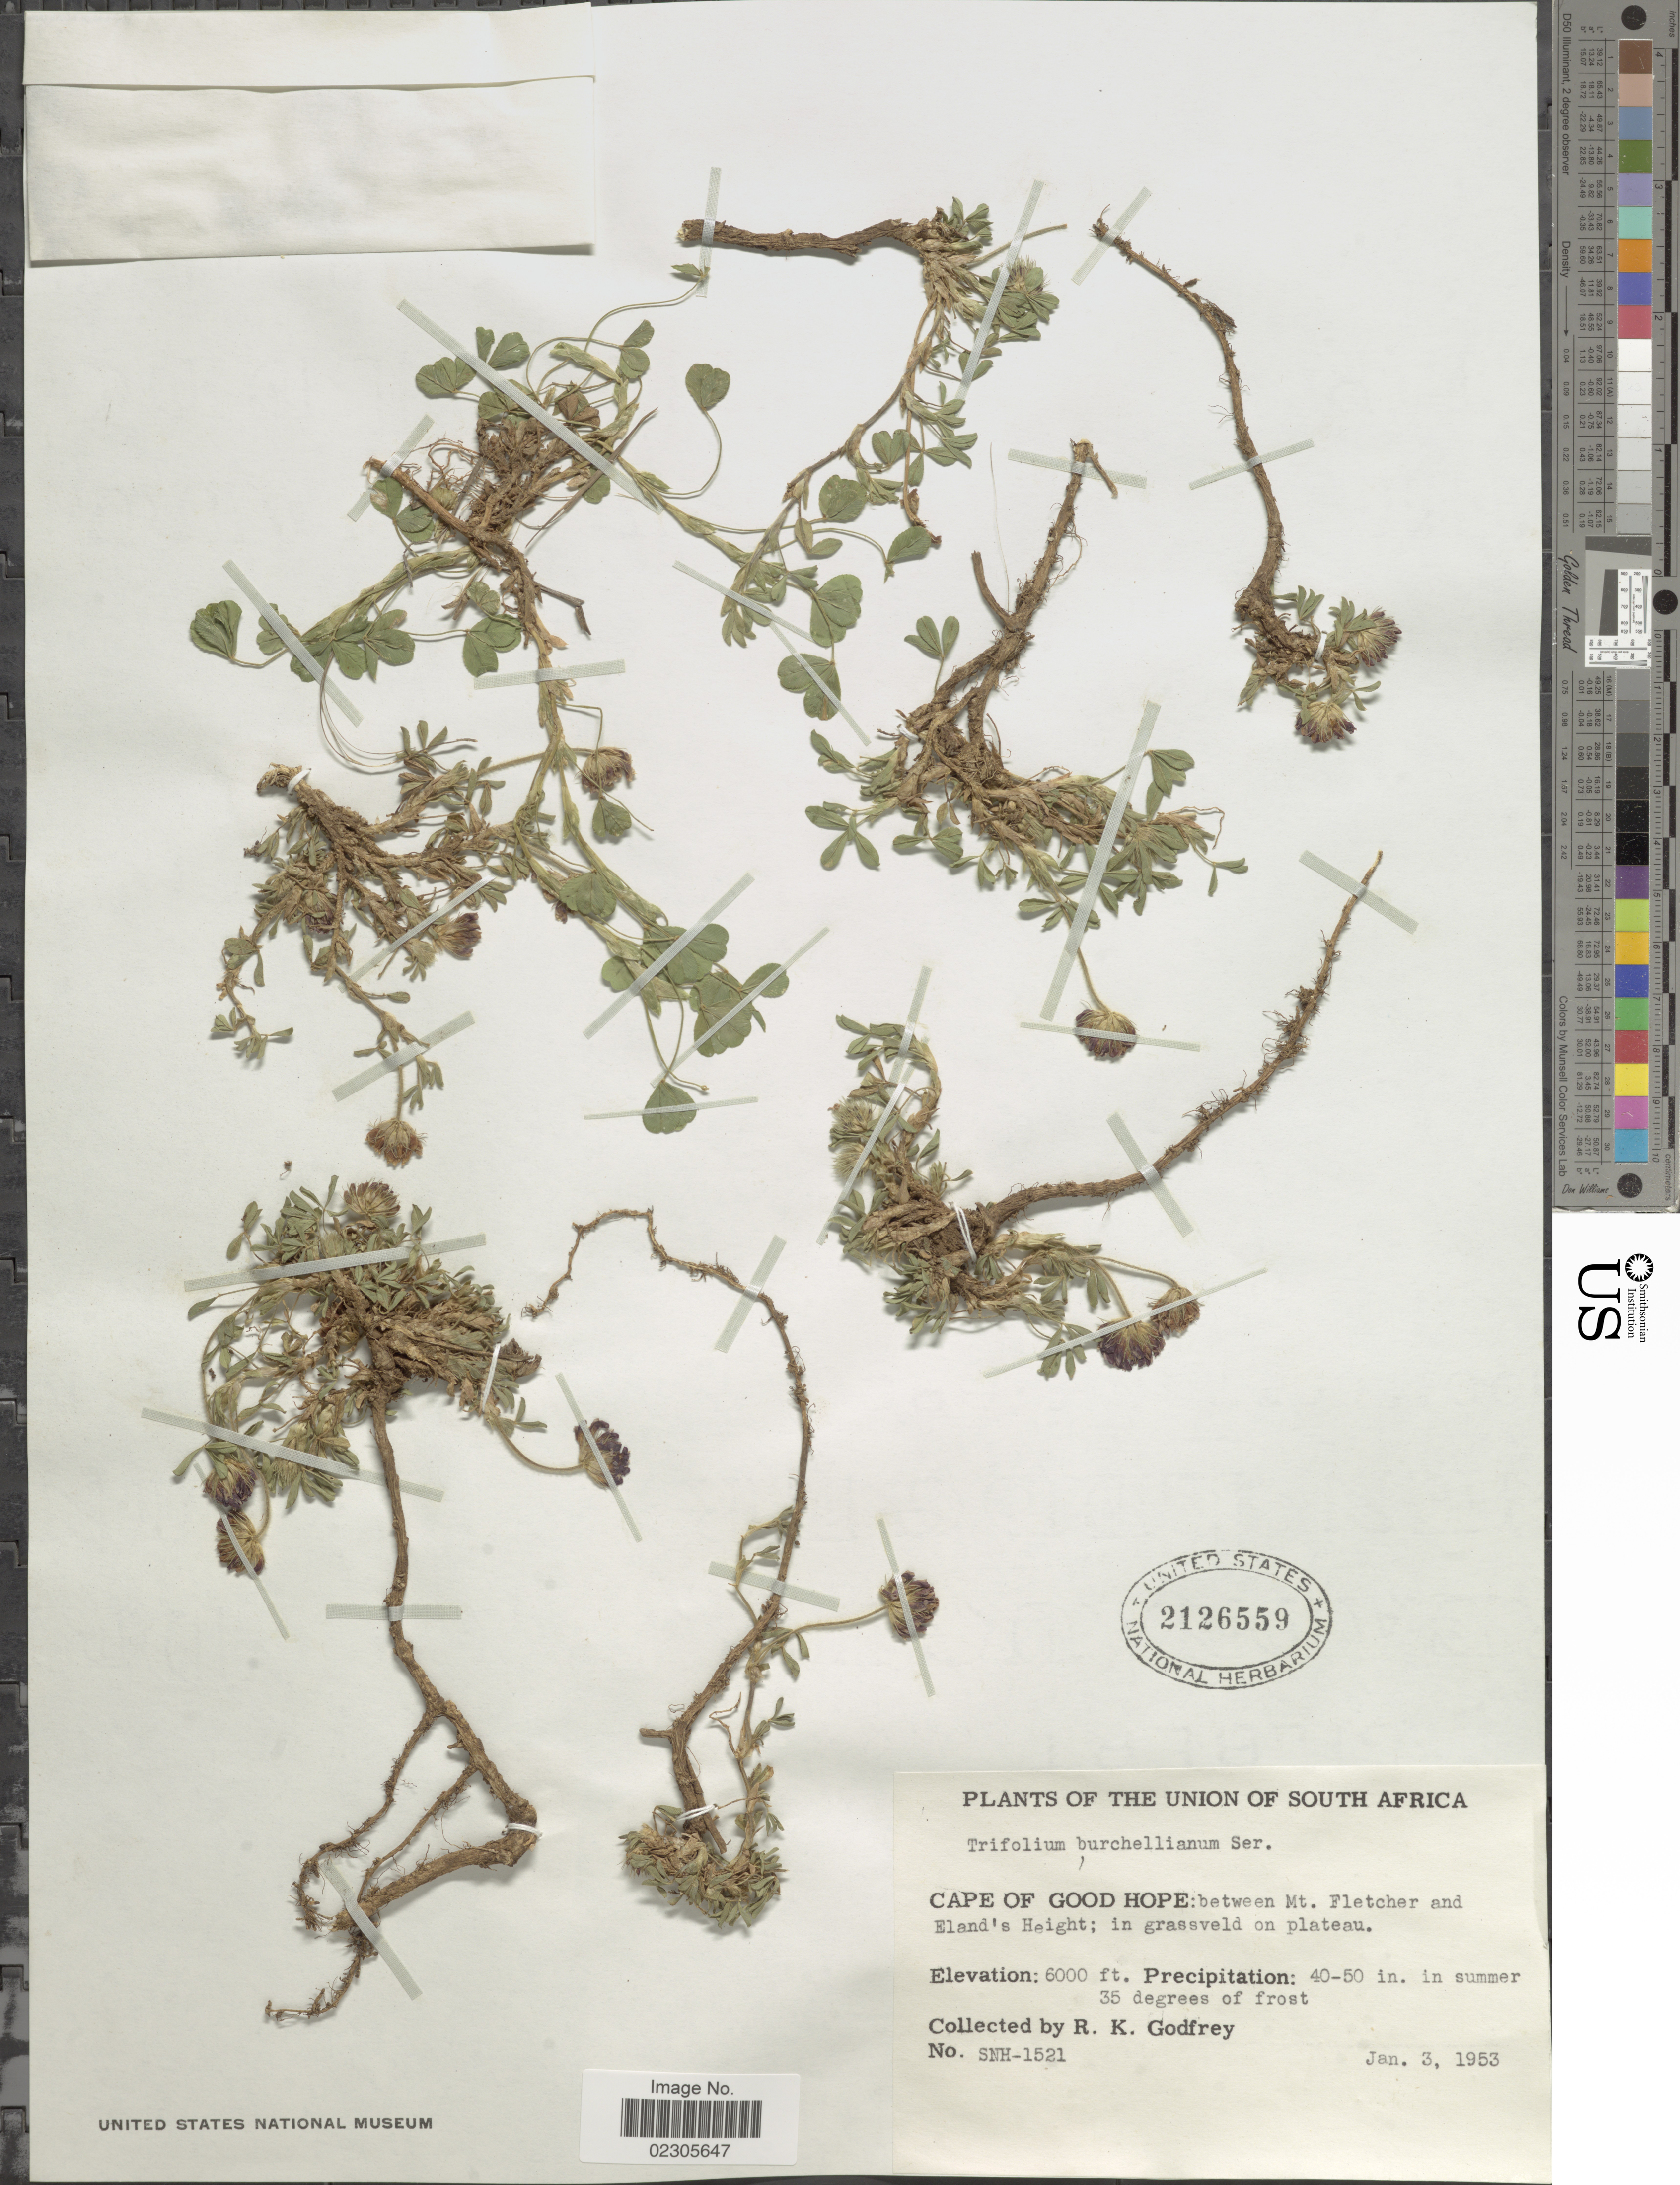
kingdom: Plantae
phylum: Tracheophyta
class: Magnoliopsida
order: Fabales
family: Fabaceae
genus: Trifolium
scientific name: Trifolium burchellianum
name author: Ser.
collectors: R. K. Godfrey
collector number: SNH1521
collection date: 1953-01-03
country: South Africa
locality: Cape of Good Hope: Between Mt. Fletcher and Eland's height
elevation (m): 1829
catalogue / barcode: US 2126559